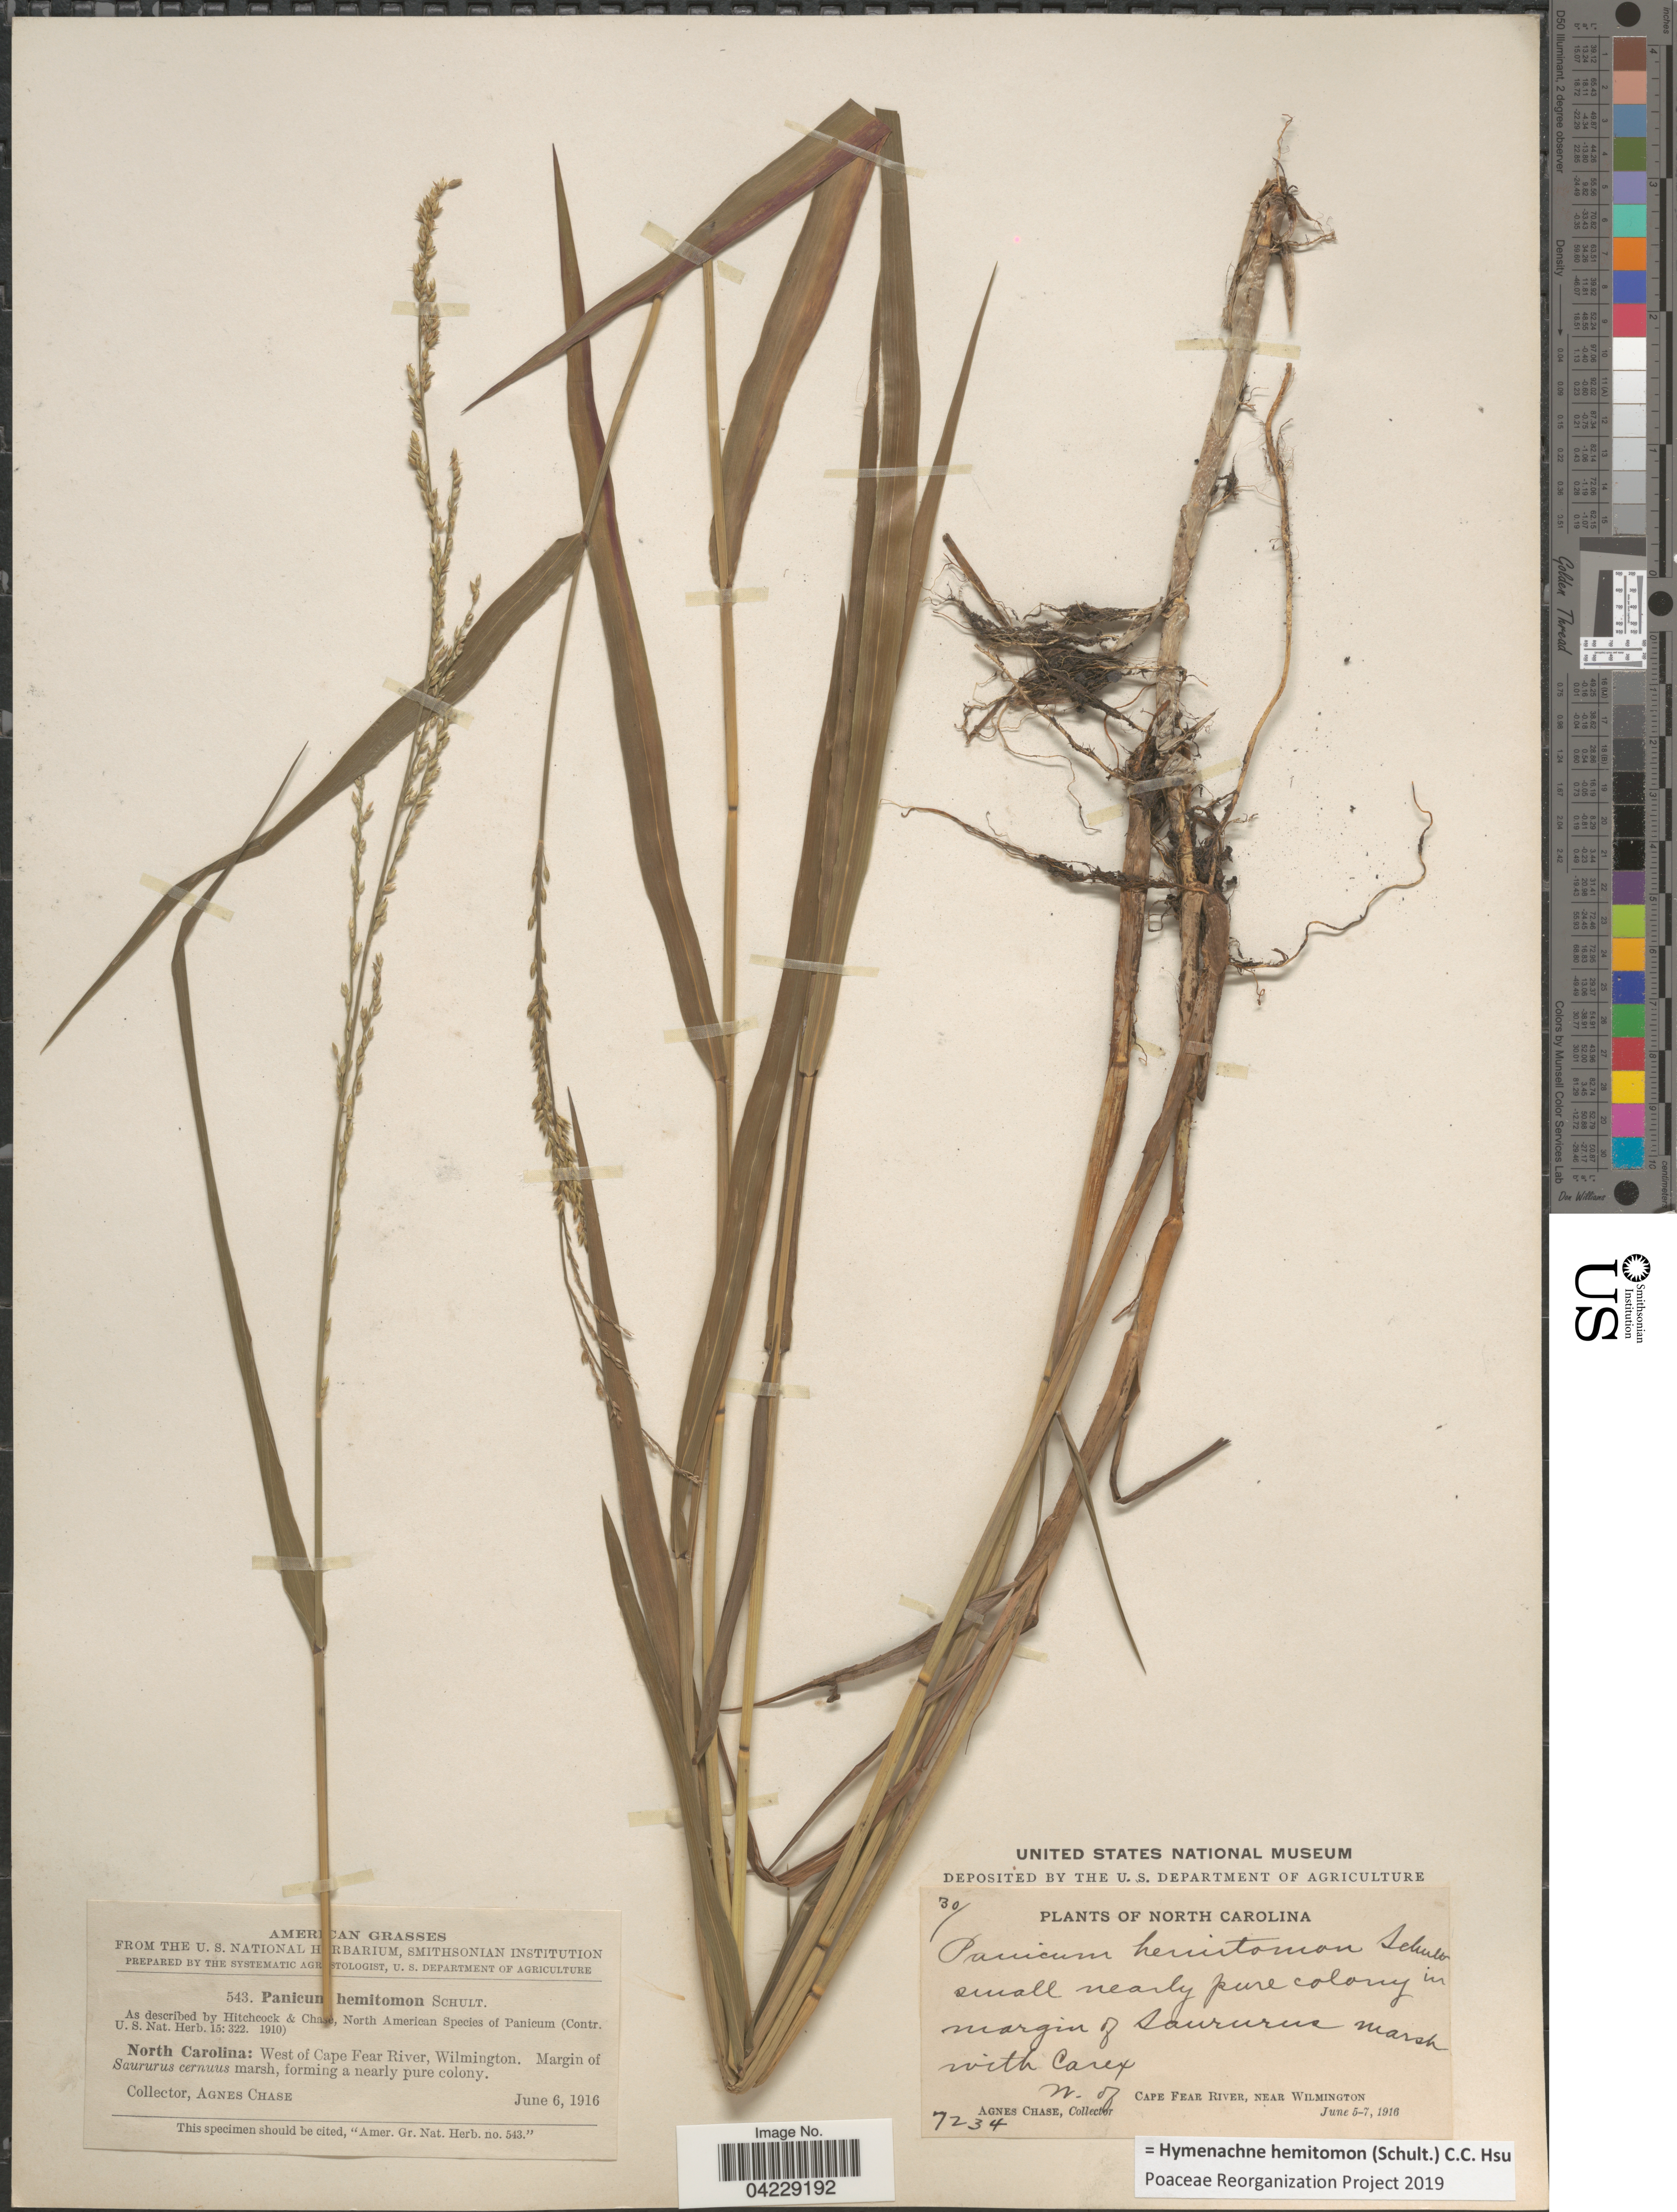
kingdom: Plantae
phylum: Tracheophyta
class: Liliopsida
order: Poales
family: Poaceae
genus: Hymenachne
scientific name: Hymenachne hemitomon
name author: (Schult.) C. C. Hsu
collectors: A. Chase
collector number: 7234/30/543?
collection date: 1916-06-06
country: United States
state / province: North Carolina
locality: West of Cape Fear River, near Wilmington.